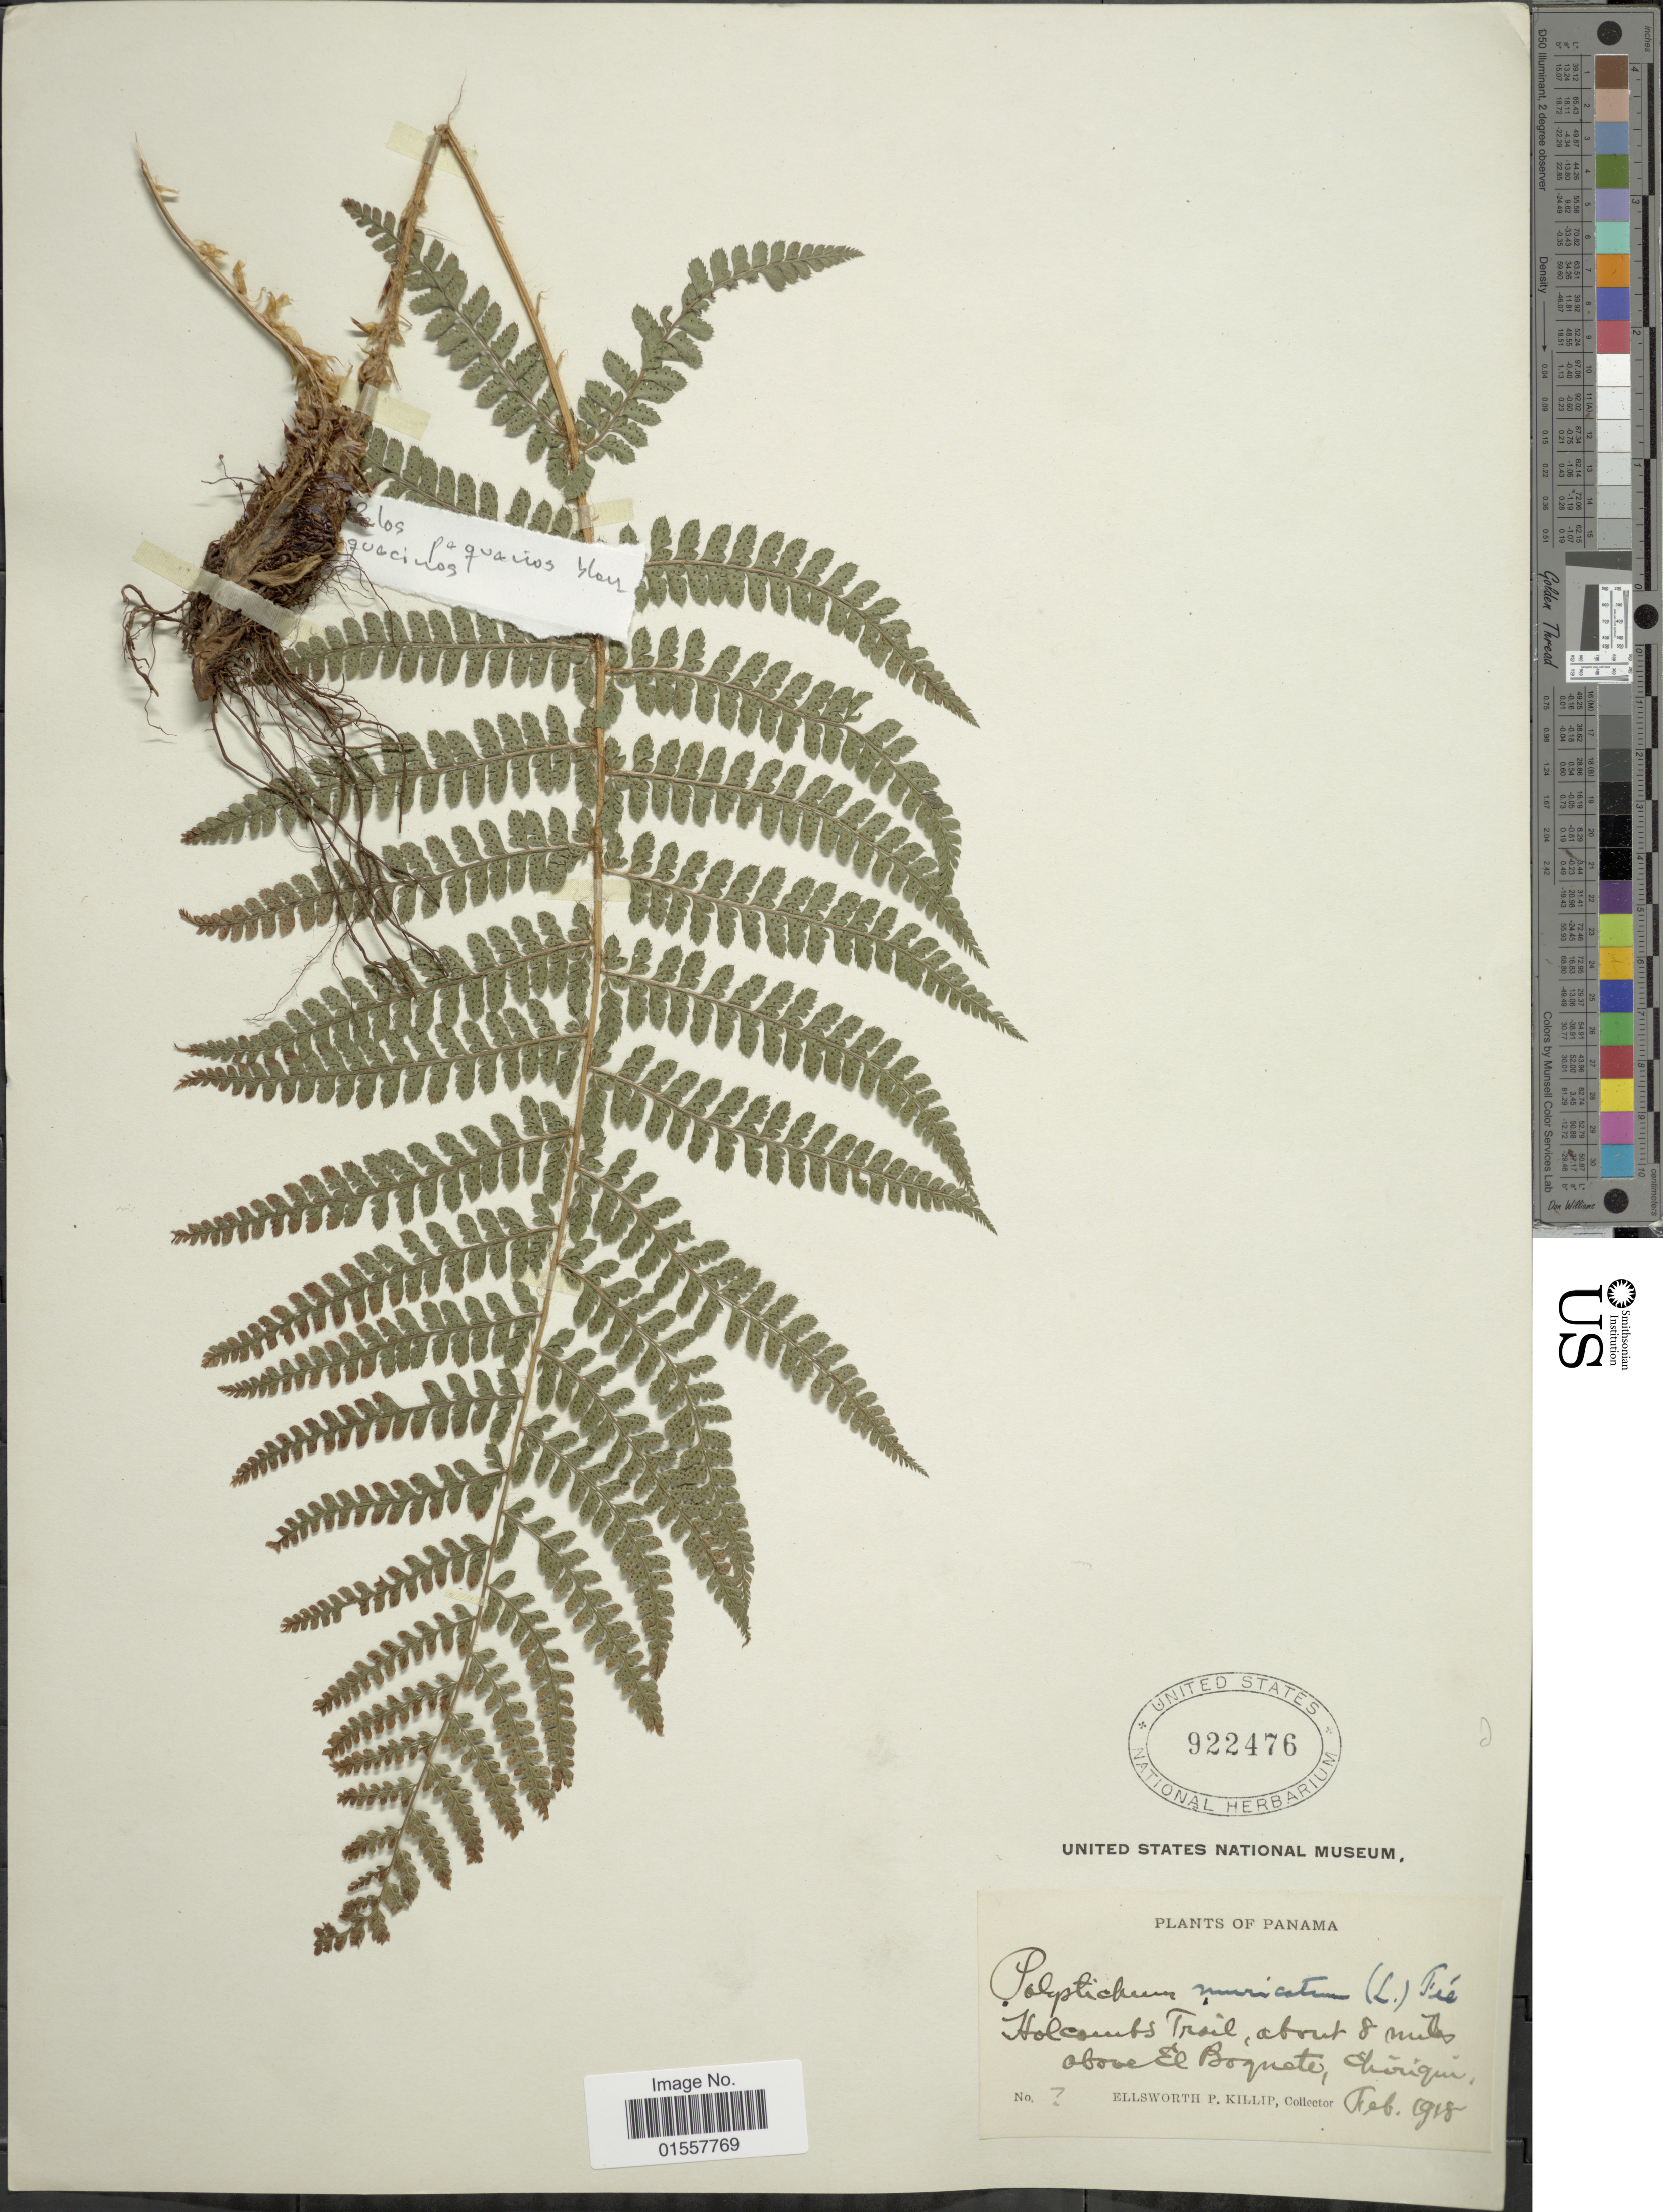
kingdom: Plantae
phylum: Tracheophyta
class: Polypodiopsida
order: Polypodiales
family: Dryopteridaceae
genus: Polystichum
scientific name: Polystichum muricatum var. muricatum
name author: (L.) Fée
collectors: E. P. Killip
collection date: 1918-02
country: Panama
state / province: Chiriqui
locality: Holcomb's Trail, about 8 miles above El Boquete, Chiriqui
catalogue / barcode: US 822476